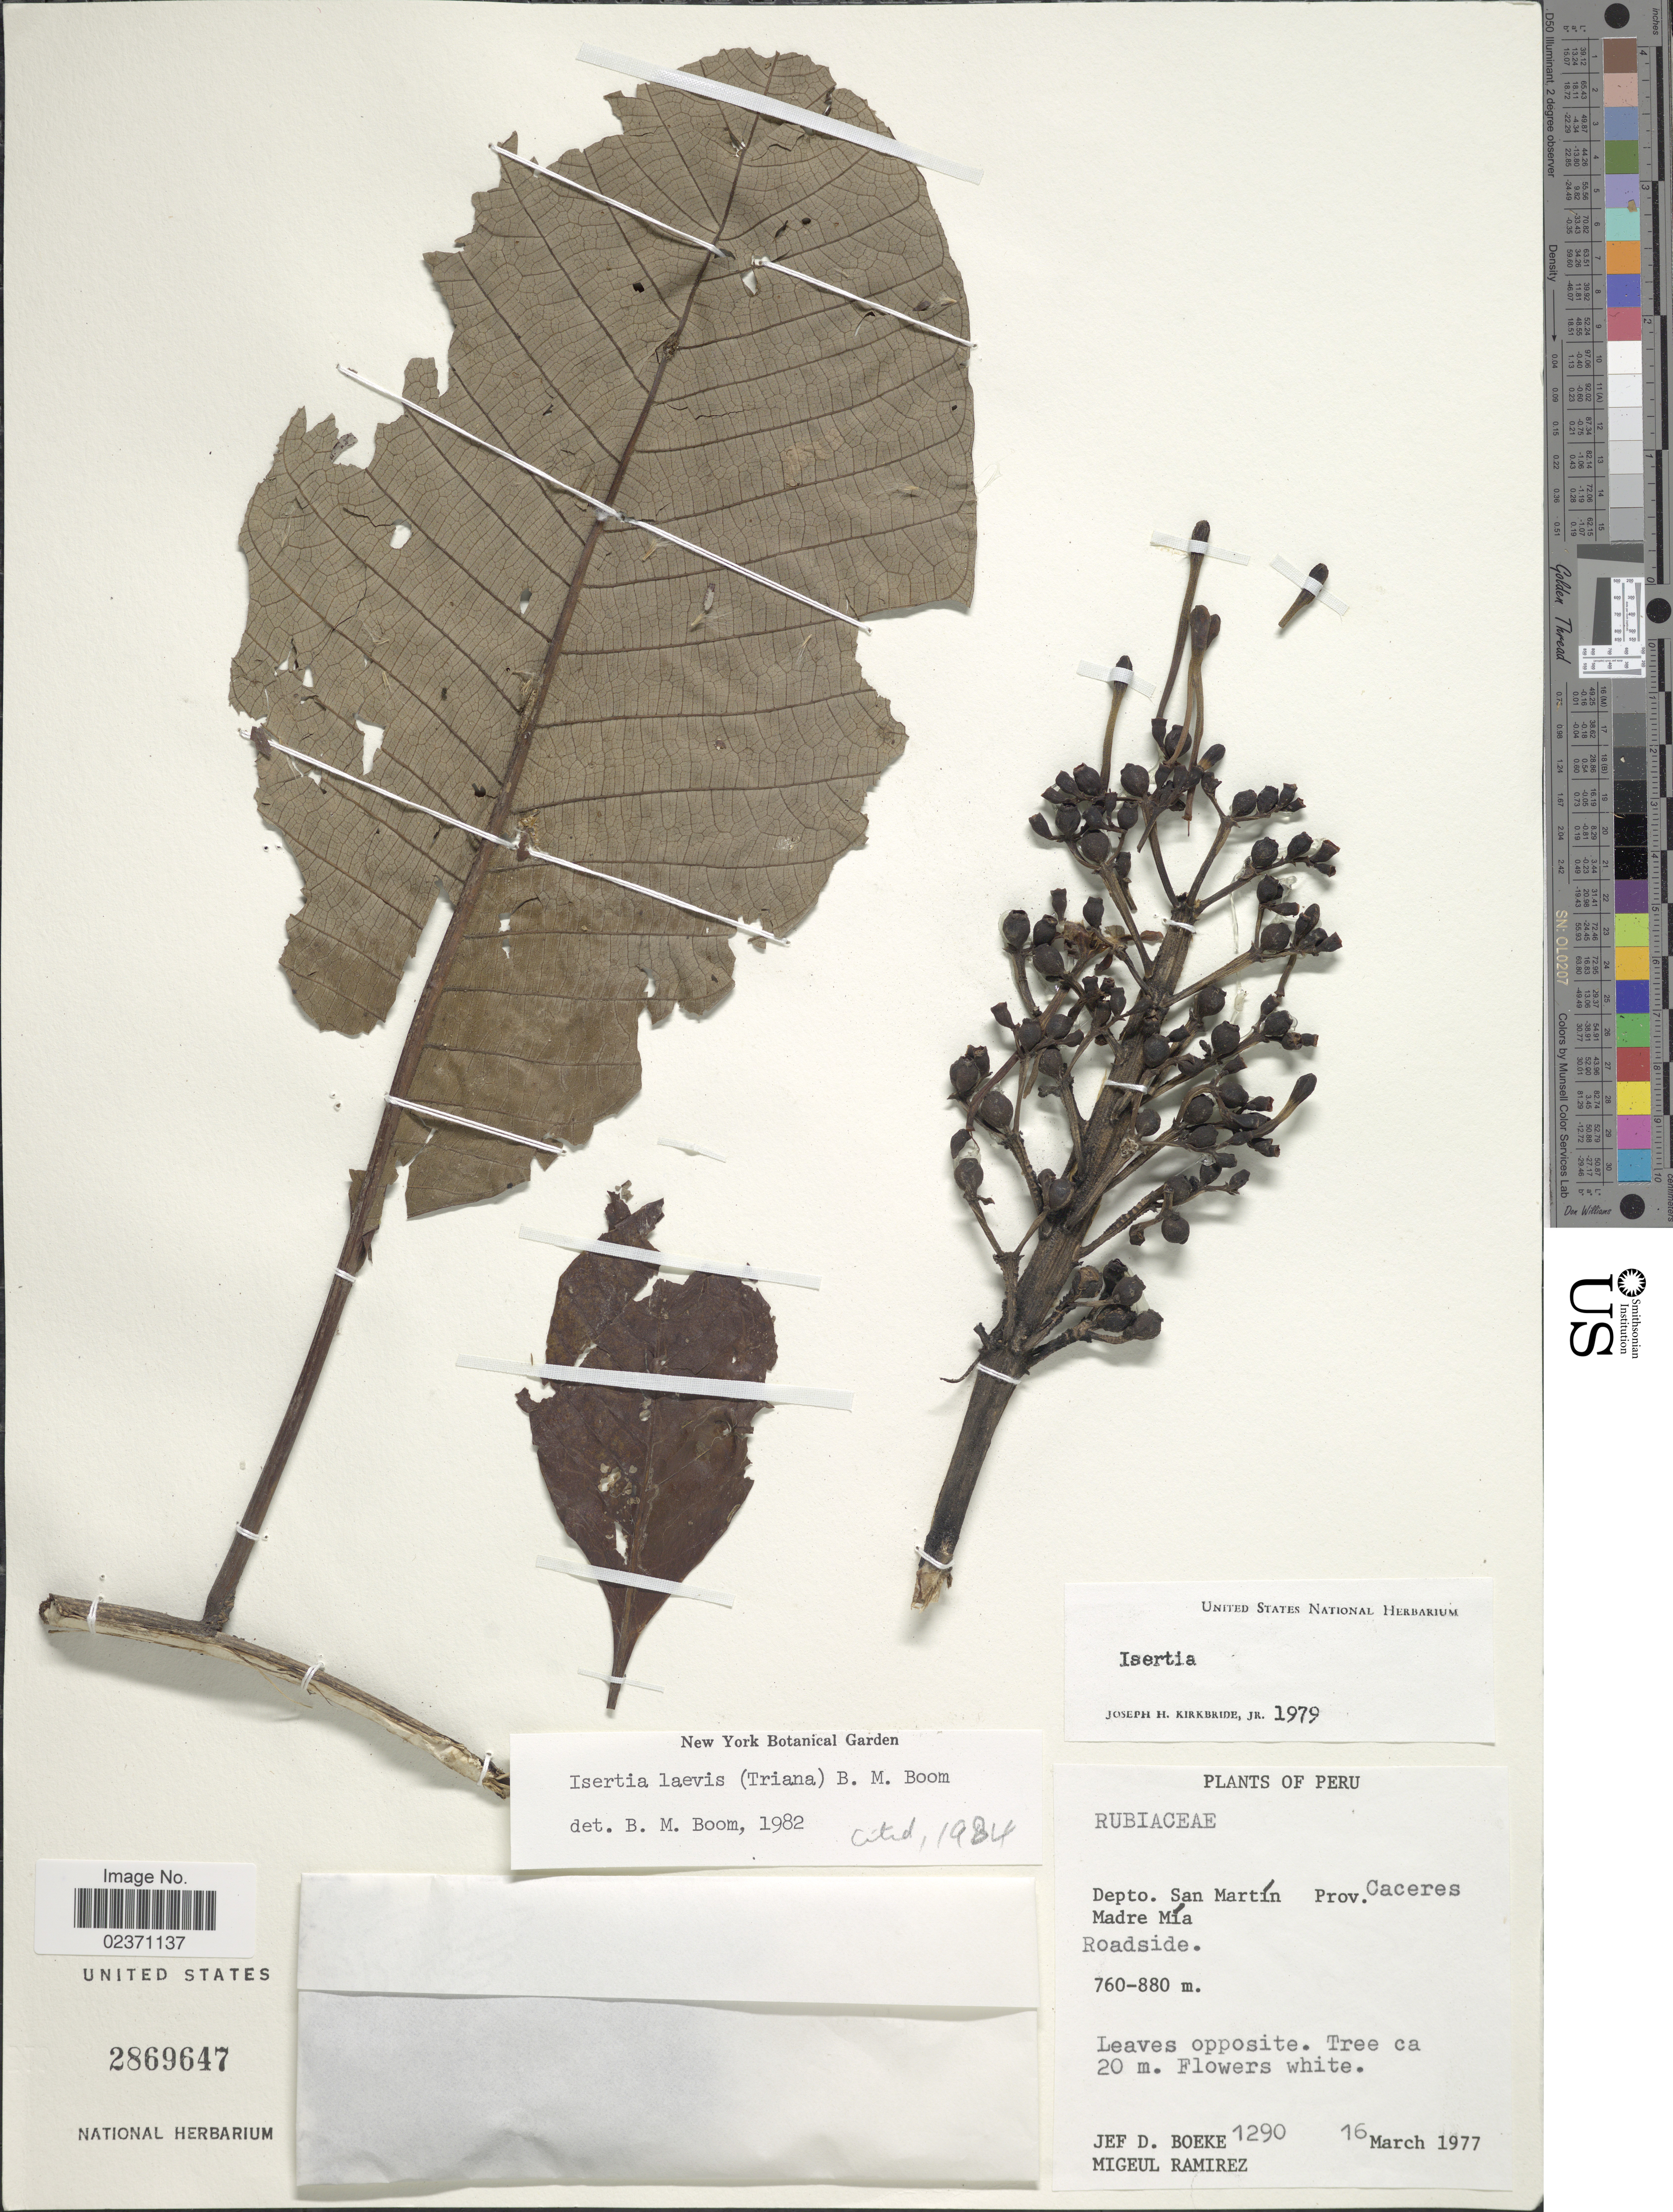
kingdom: Plantae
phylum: Tracheophyta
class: Magnoliopsida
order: Gentianales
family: Rubiaceae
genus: Isertia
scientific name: Isertia laevis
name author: (Triana) B.M. Boom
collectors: J. Boeke & M. Ramirez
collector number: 1290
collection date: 1977-03-16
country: Peru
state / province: San Martín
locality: Depto. San Martin Prov. Caceres Madre Mia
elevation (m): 760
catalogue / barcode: US 2869647